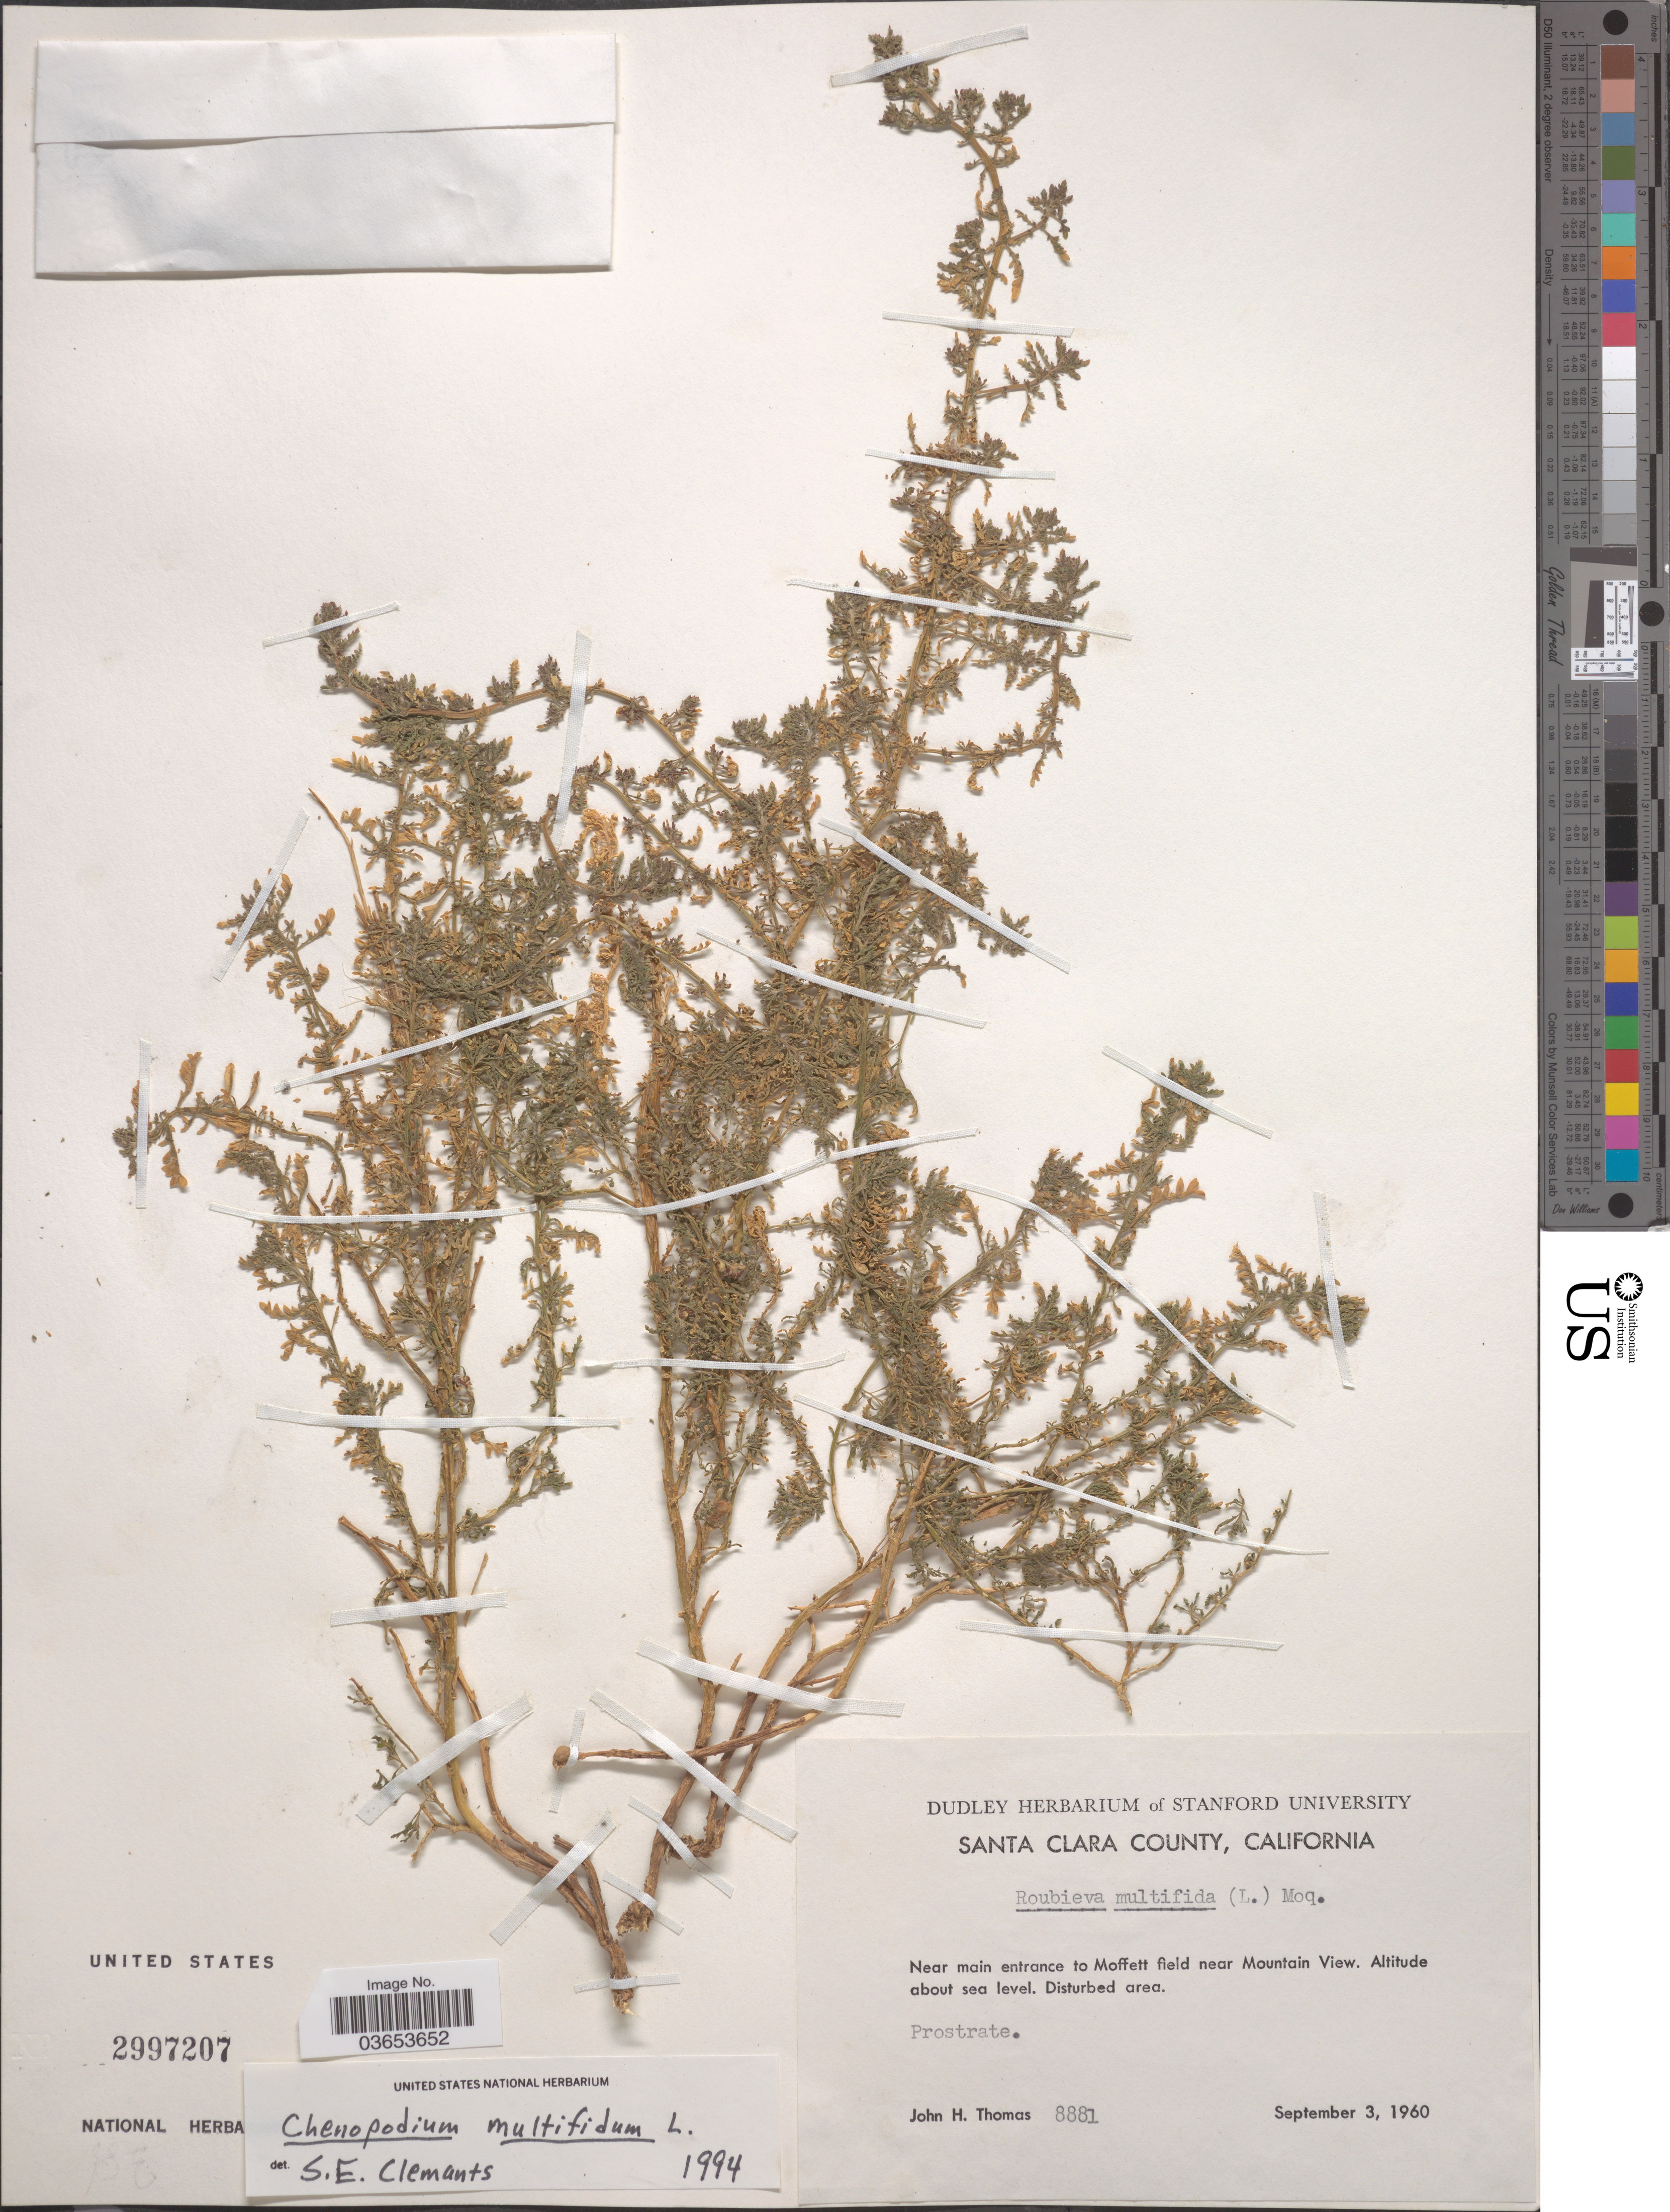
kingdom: Plantae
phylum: Tracheophyta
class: Magnoliopsida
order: Caryophyllales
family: Amaranthaceae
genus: Chenopodium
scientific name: Chenopodium multifidum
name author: L.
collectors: J. H. Thomas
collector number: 8881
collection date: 1960-09-03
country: United States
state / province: California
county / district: Santa Clara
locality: Santa Clara County. Near main entrace to Maffelt field near Mountain View.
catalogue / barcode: US 2997207